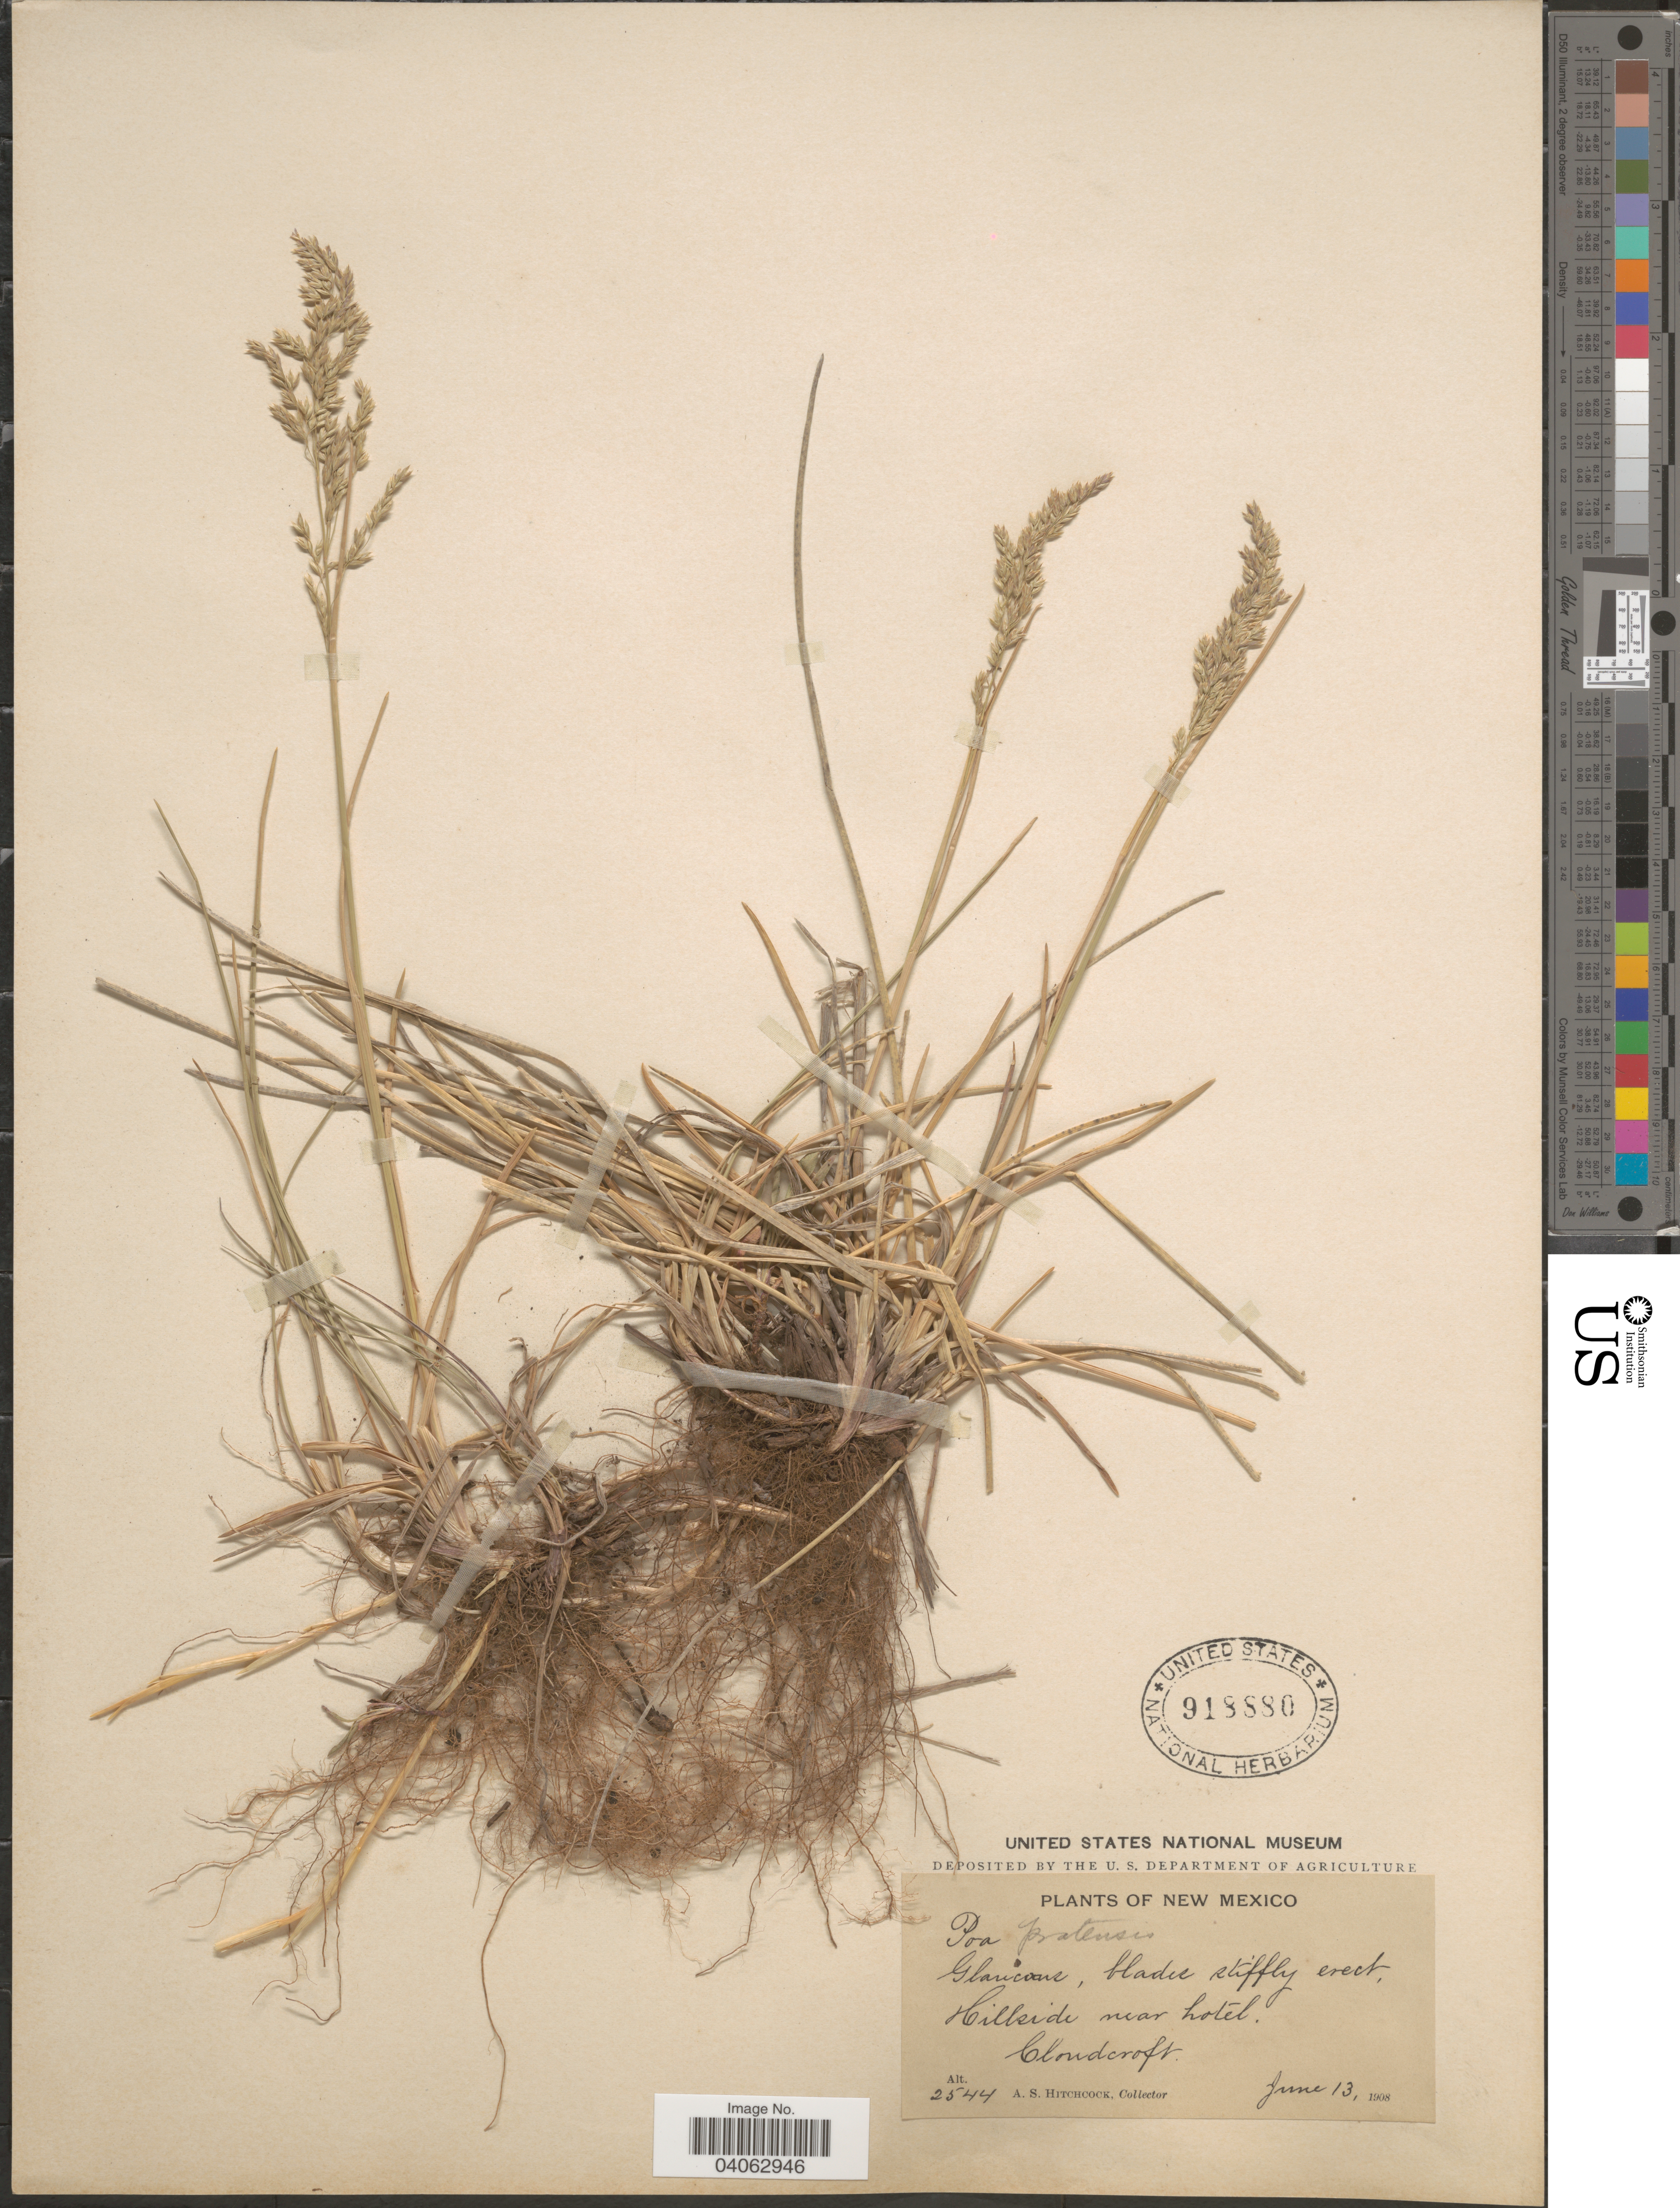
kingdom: Plantae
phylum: Tracheophyta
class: Liliopsida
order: Poales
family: Poaceae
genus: Poa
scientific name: Poa pratensis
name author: L.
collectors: A. S. Hitchcock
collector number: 2544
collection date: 1908-06-13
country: United States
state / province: New Mexico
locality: Hillside near hotel, Cloudcroft.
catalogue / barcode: US 918880